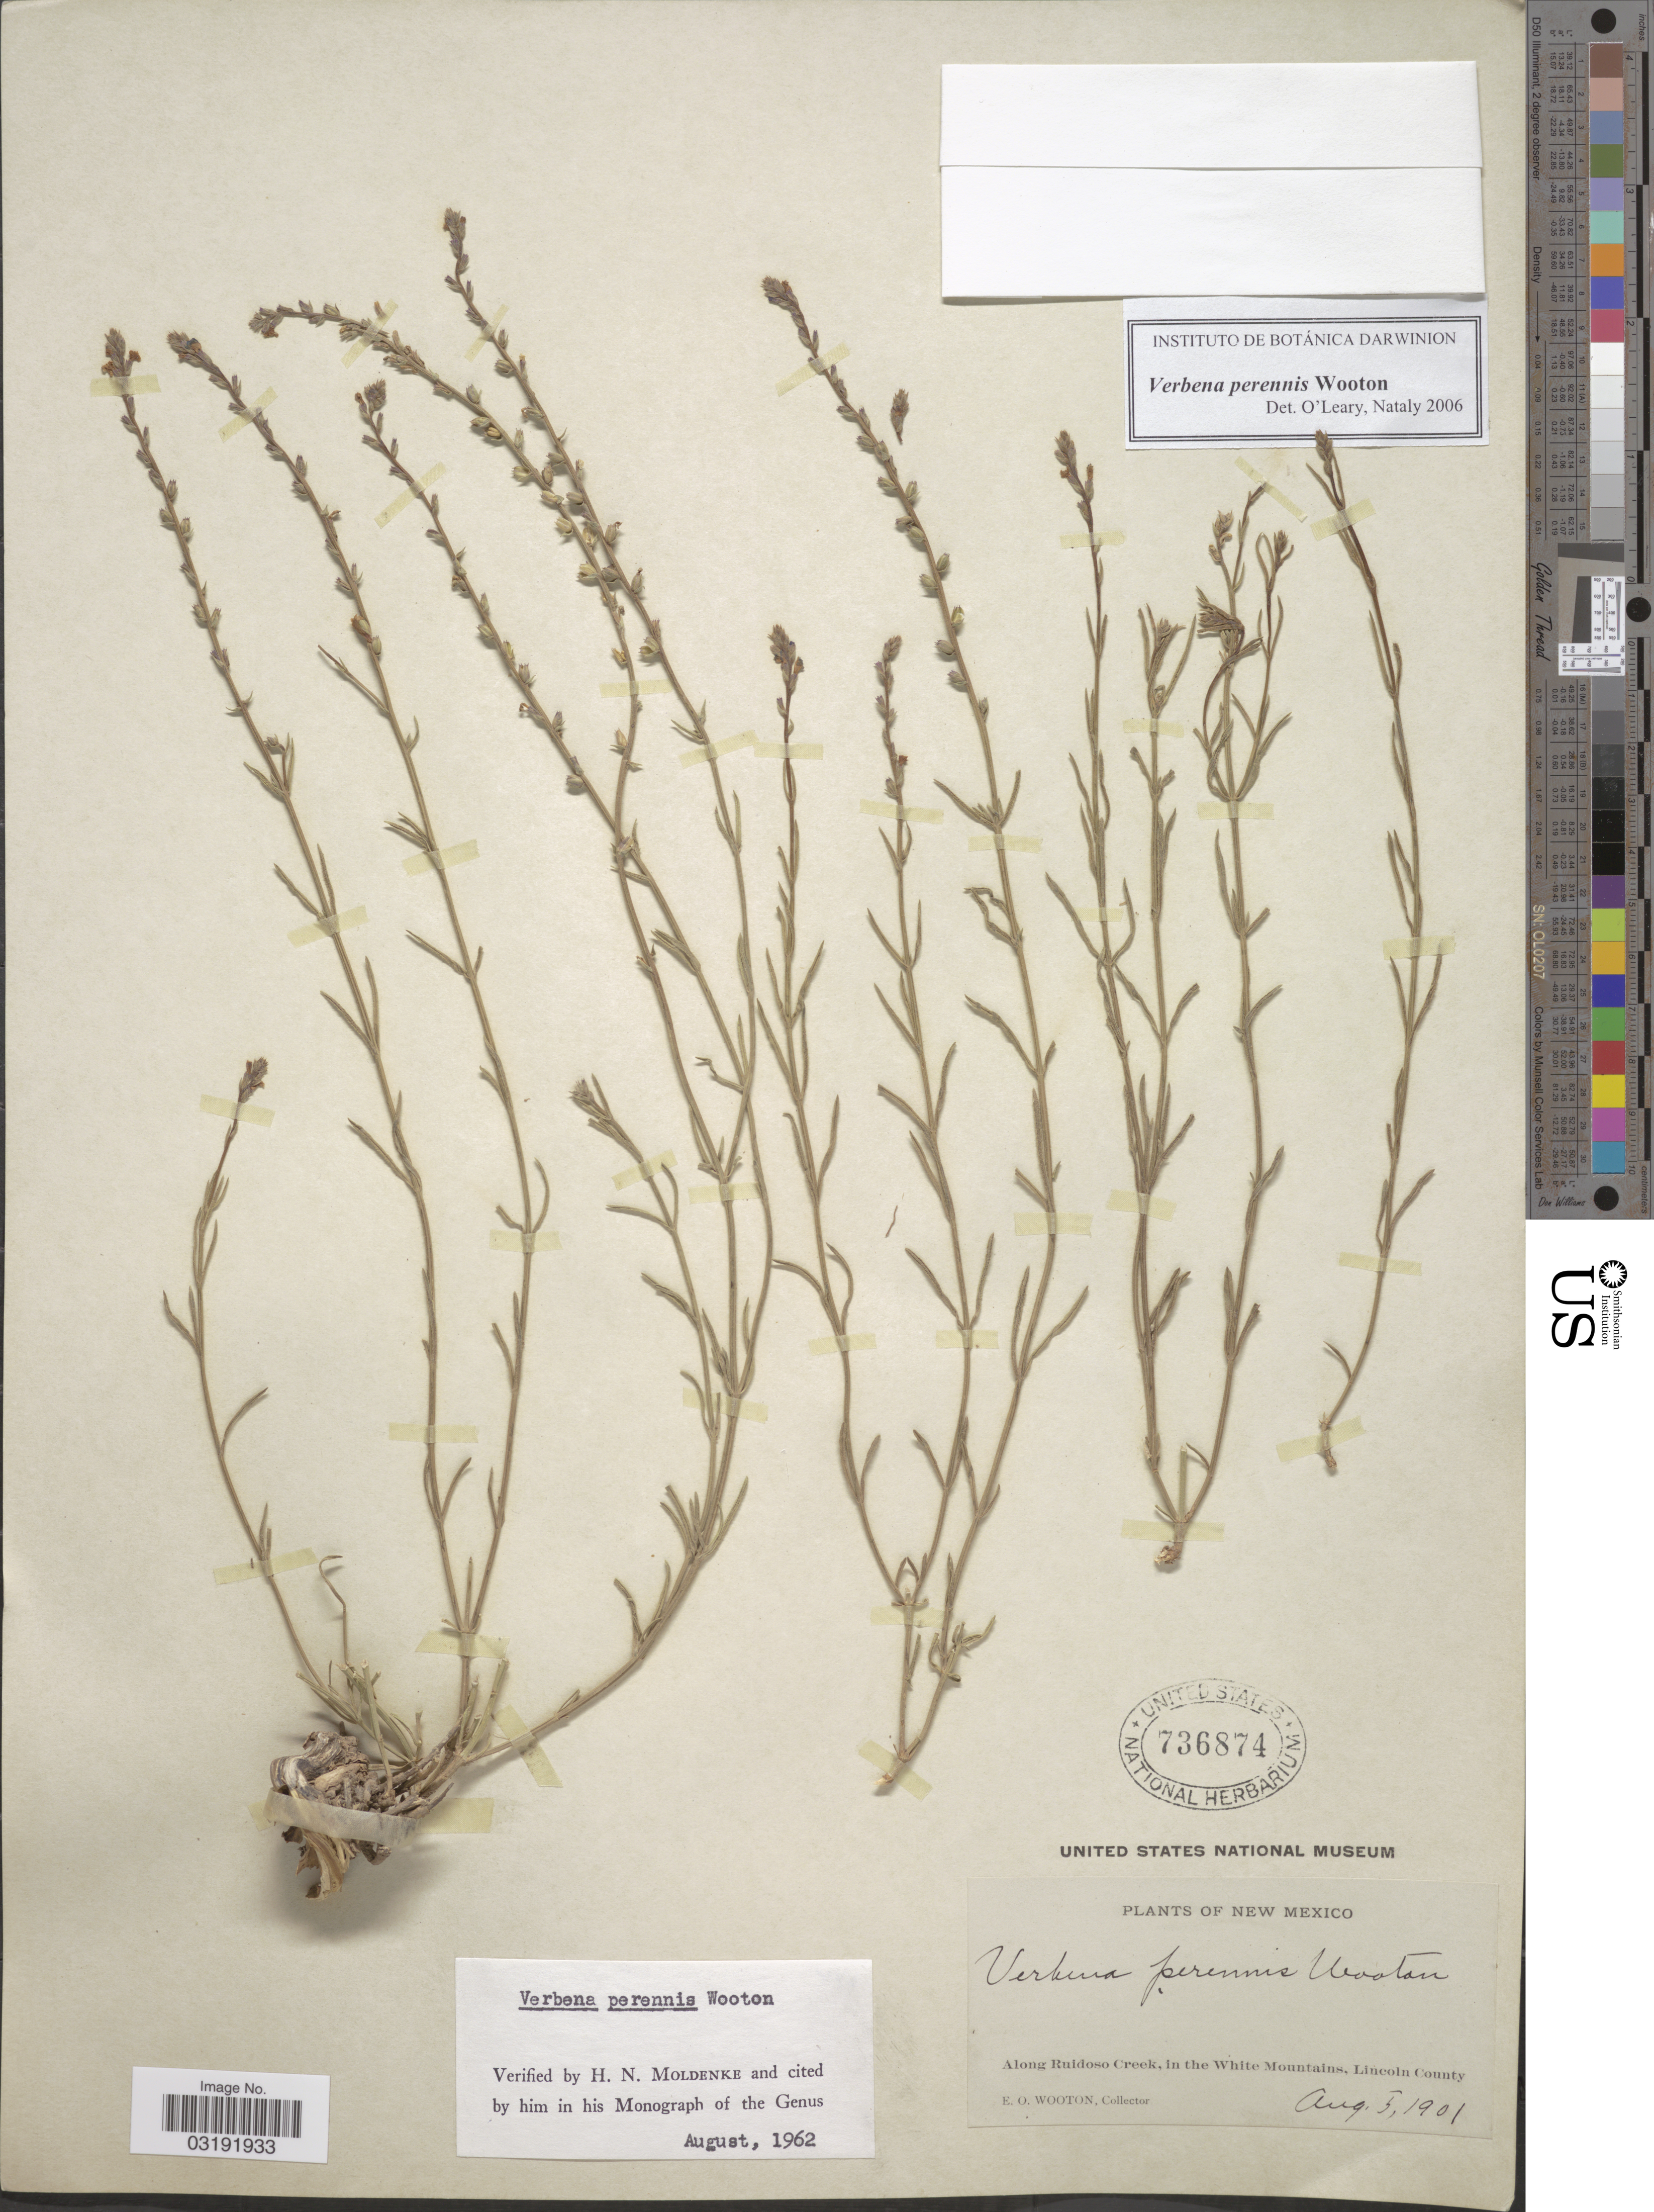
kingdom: Plantae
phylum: Tracheophyta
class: Magnoliopsida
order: Lamiales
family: Verbenaceae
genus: Verbena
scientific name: Verbena perennis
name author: Wooton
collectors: E. O. Wooton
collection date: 1901-08-05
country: United States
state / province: New Mexico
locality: Along Ruidoso Creek, in the White Mountains, Lincoln County.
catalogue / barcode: US 736874